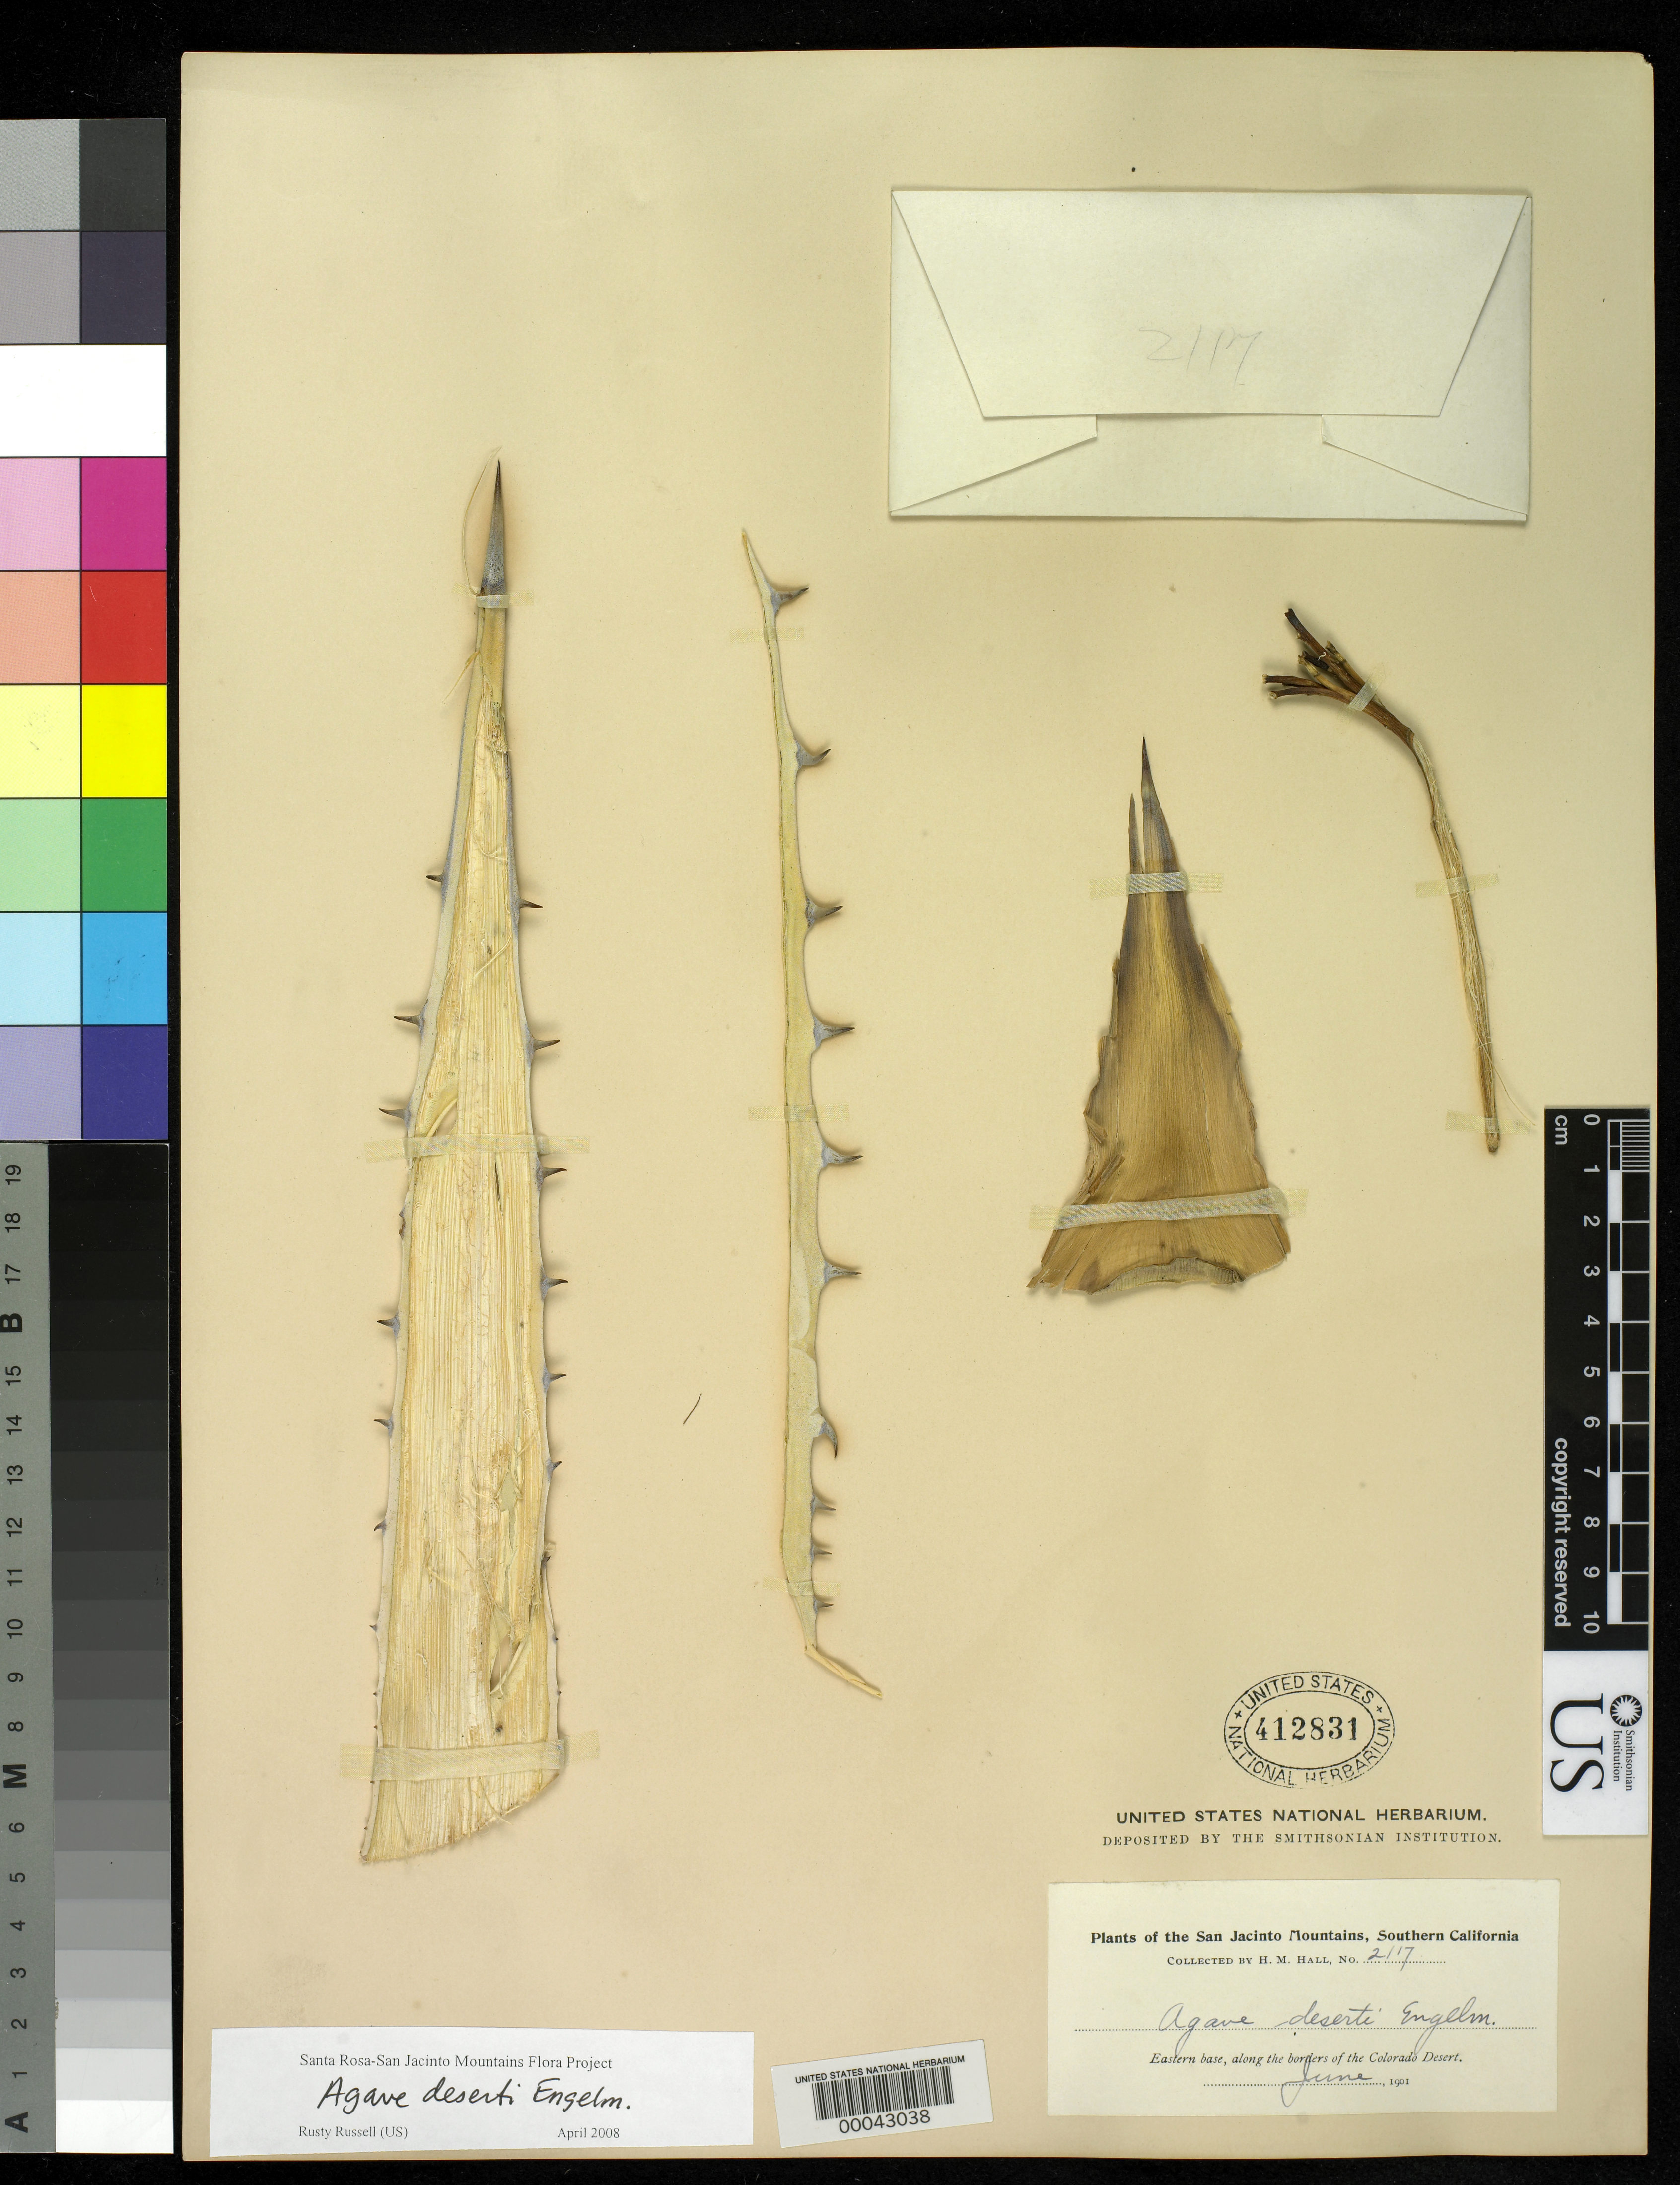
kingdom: Plantae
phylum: Tracheophyta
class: Liliopsida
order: Asparagales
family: Asparagaceae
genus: Agave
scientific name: Agave deserti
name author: Engelm.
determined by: Russell, George F., (UNITED STATES)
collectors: H. M. Hall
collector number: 2117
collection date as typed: Jun 1901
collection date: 1901-06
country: United States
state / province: California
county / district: Riverside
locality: San Jacinto Mts., eastern base, along the borders of the Colorado Desert.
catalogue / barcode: US 412831